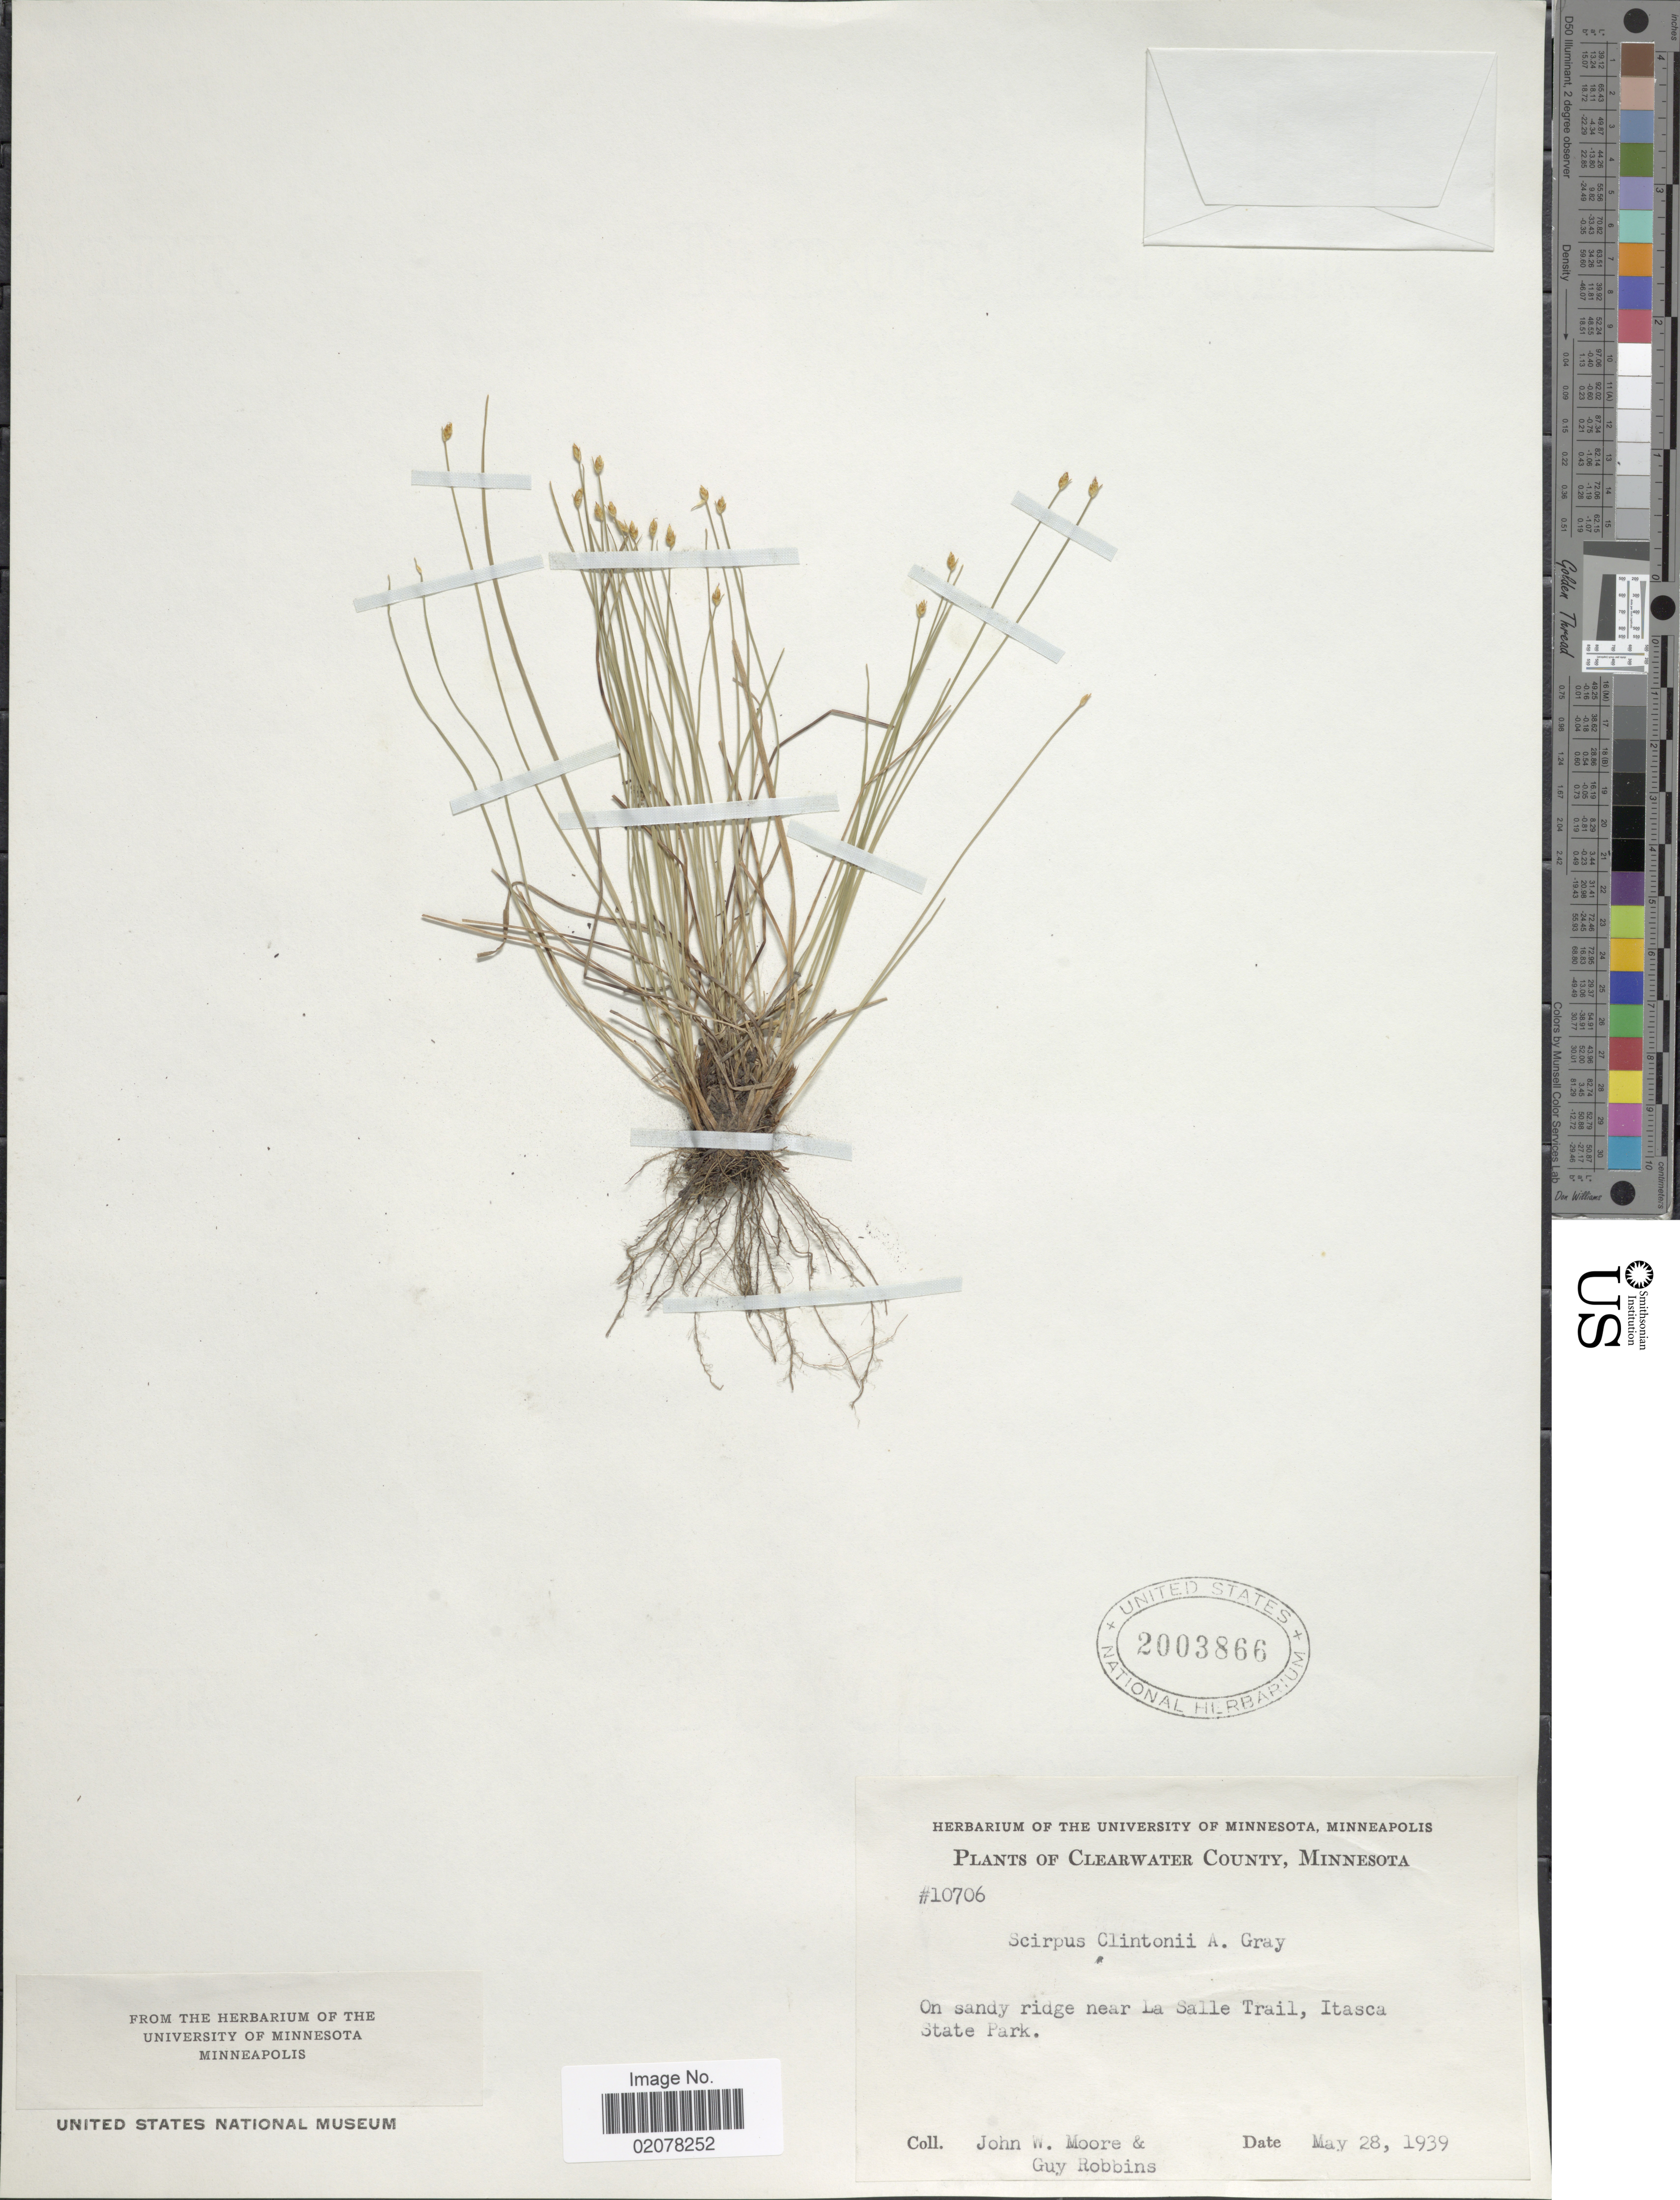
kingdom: Plantae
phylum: Tracheophyta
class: Liliopsida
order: Poales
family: Cyperaceae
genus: Trichophorum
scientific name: Trichophorum clintonii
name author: (A. Gray) S.G. Sm.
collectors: J. Moore & G. T. Robbins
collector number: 10706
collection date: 1939-05-28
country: United States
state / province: Minnesota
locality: Clearwater County, on sandy ridge near La Salle Trail, Itasca State Park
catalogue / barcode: US 2003866